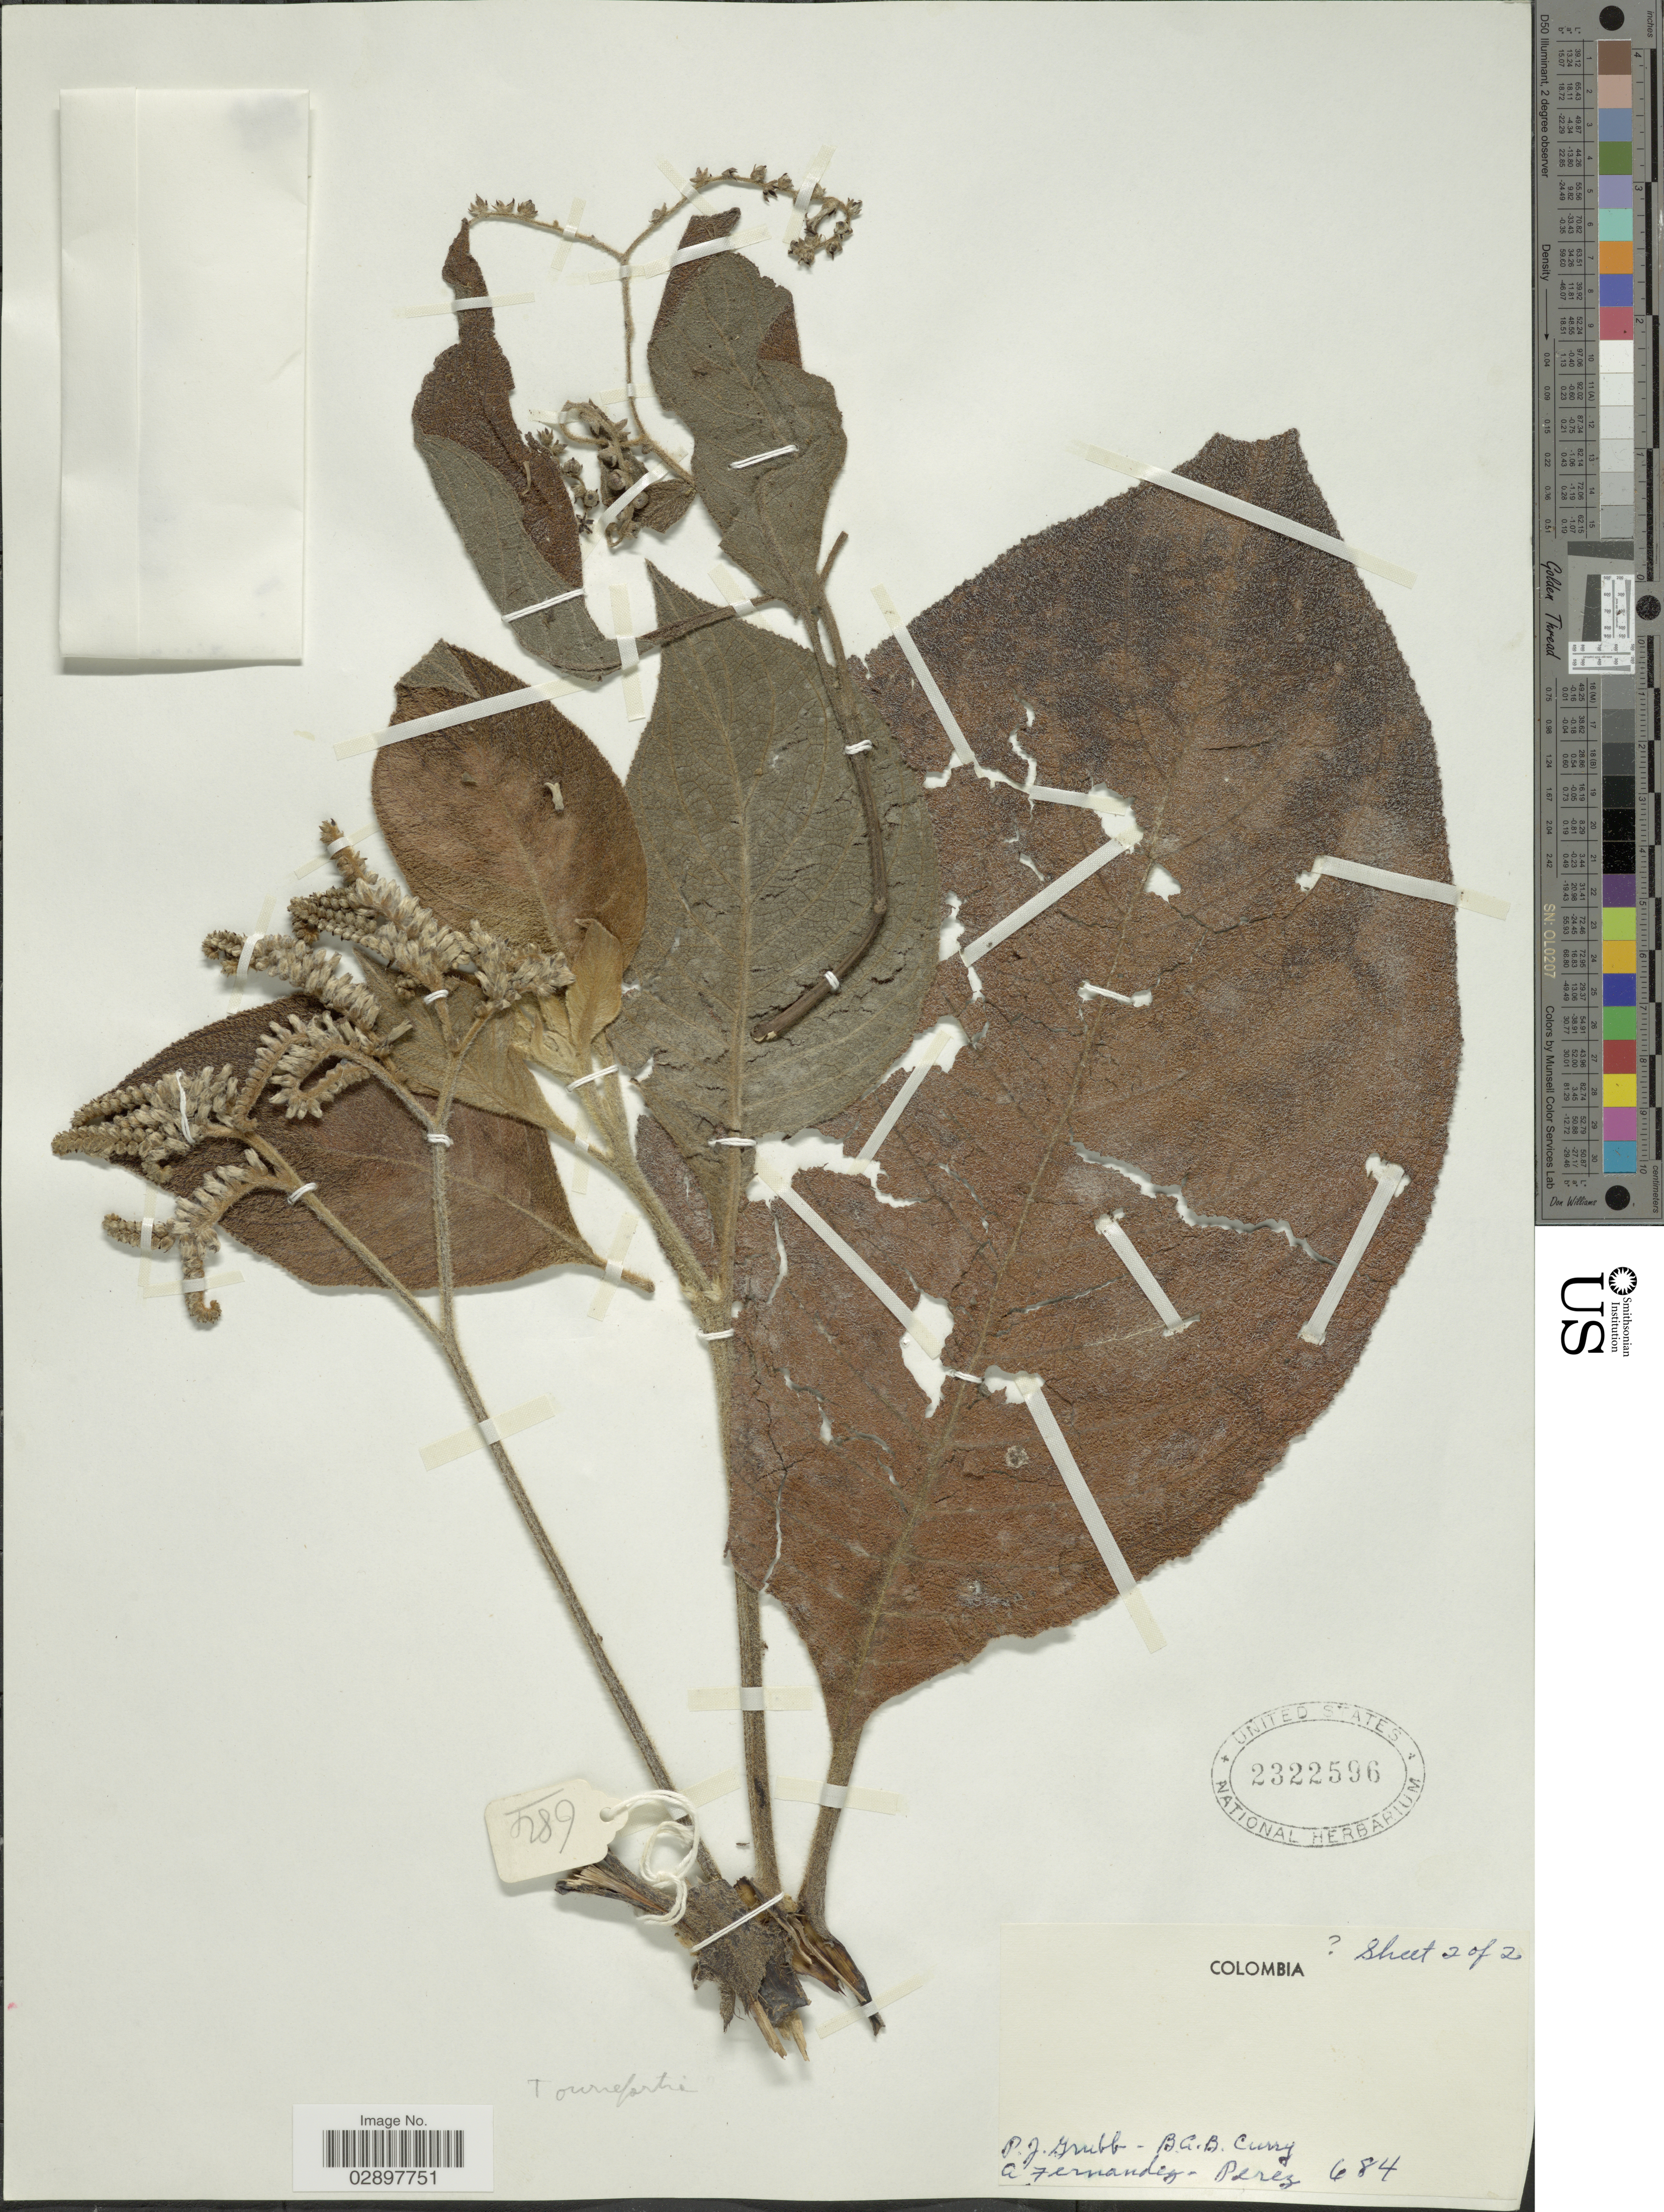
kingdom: Plantae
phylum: Tracheophyta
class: Magnoliopsida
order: Boraginales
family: Heliotropiaceae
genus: Tournefortia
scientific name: Tournefortia sp.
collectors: P. J. Grubb, B. A. B. Curry & A. Fernández-Pérez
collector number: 684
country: Colombia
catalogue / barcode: US 2322596